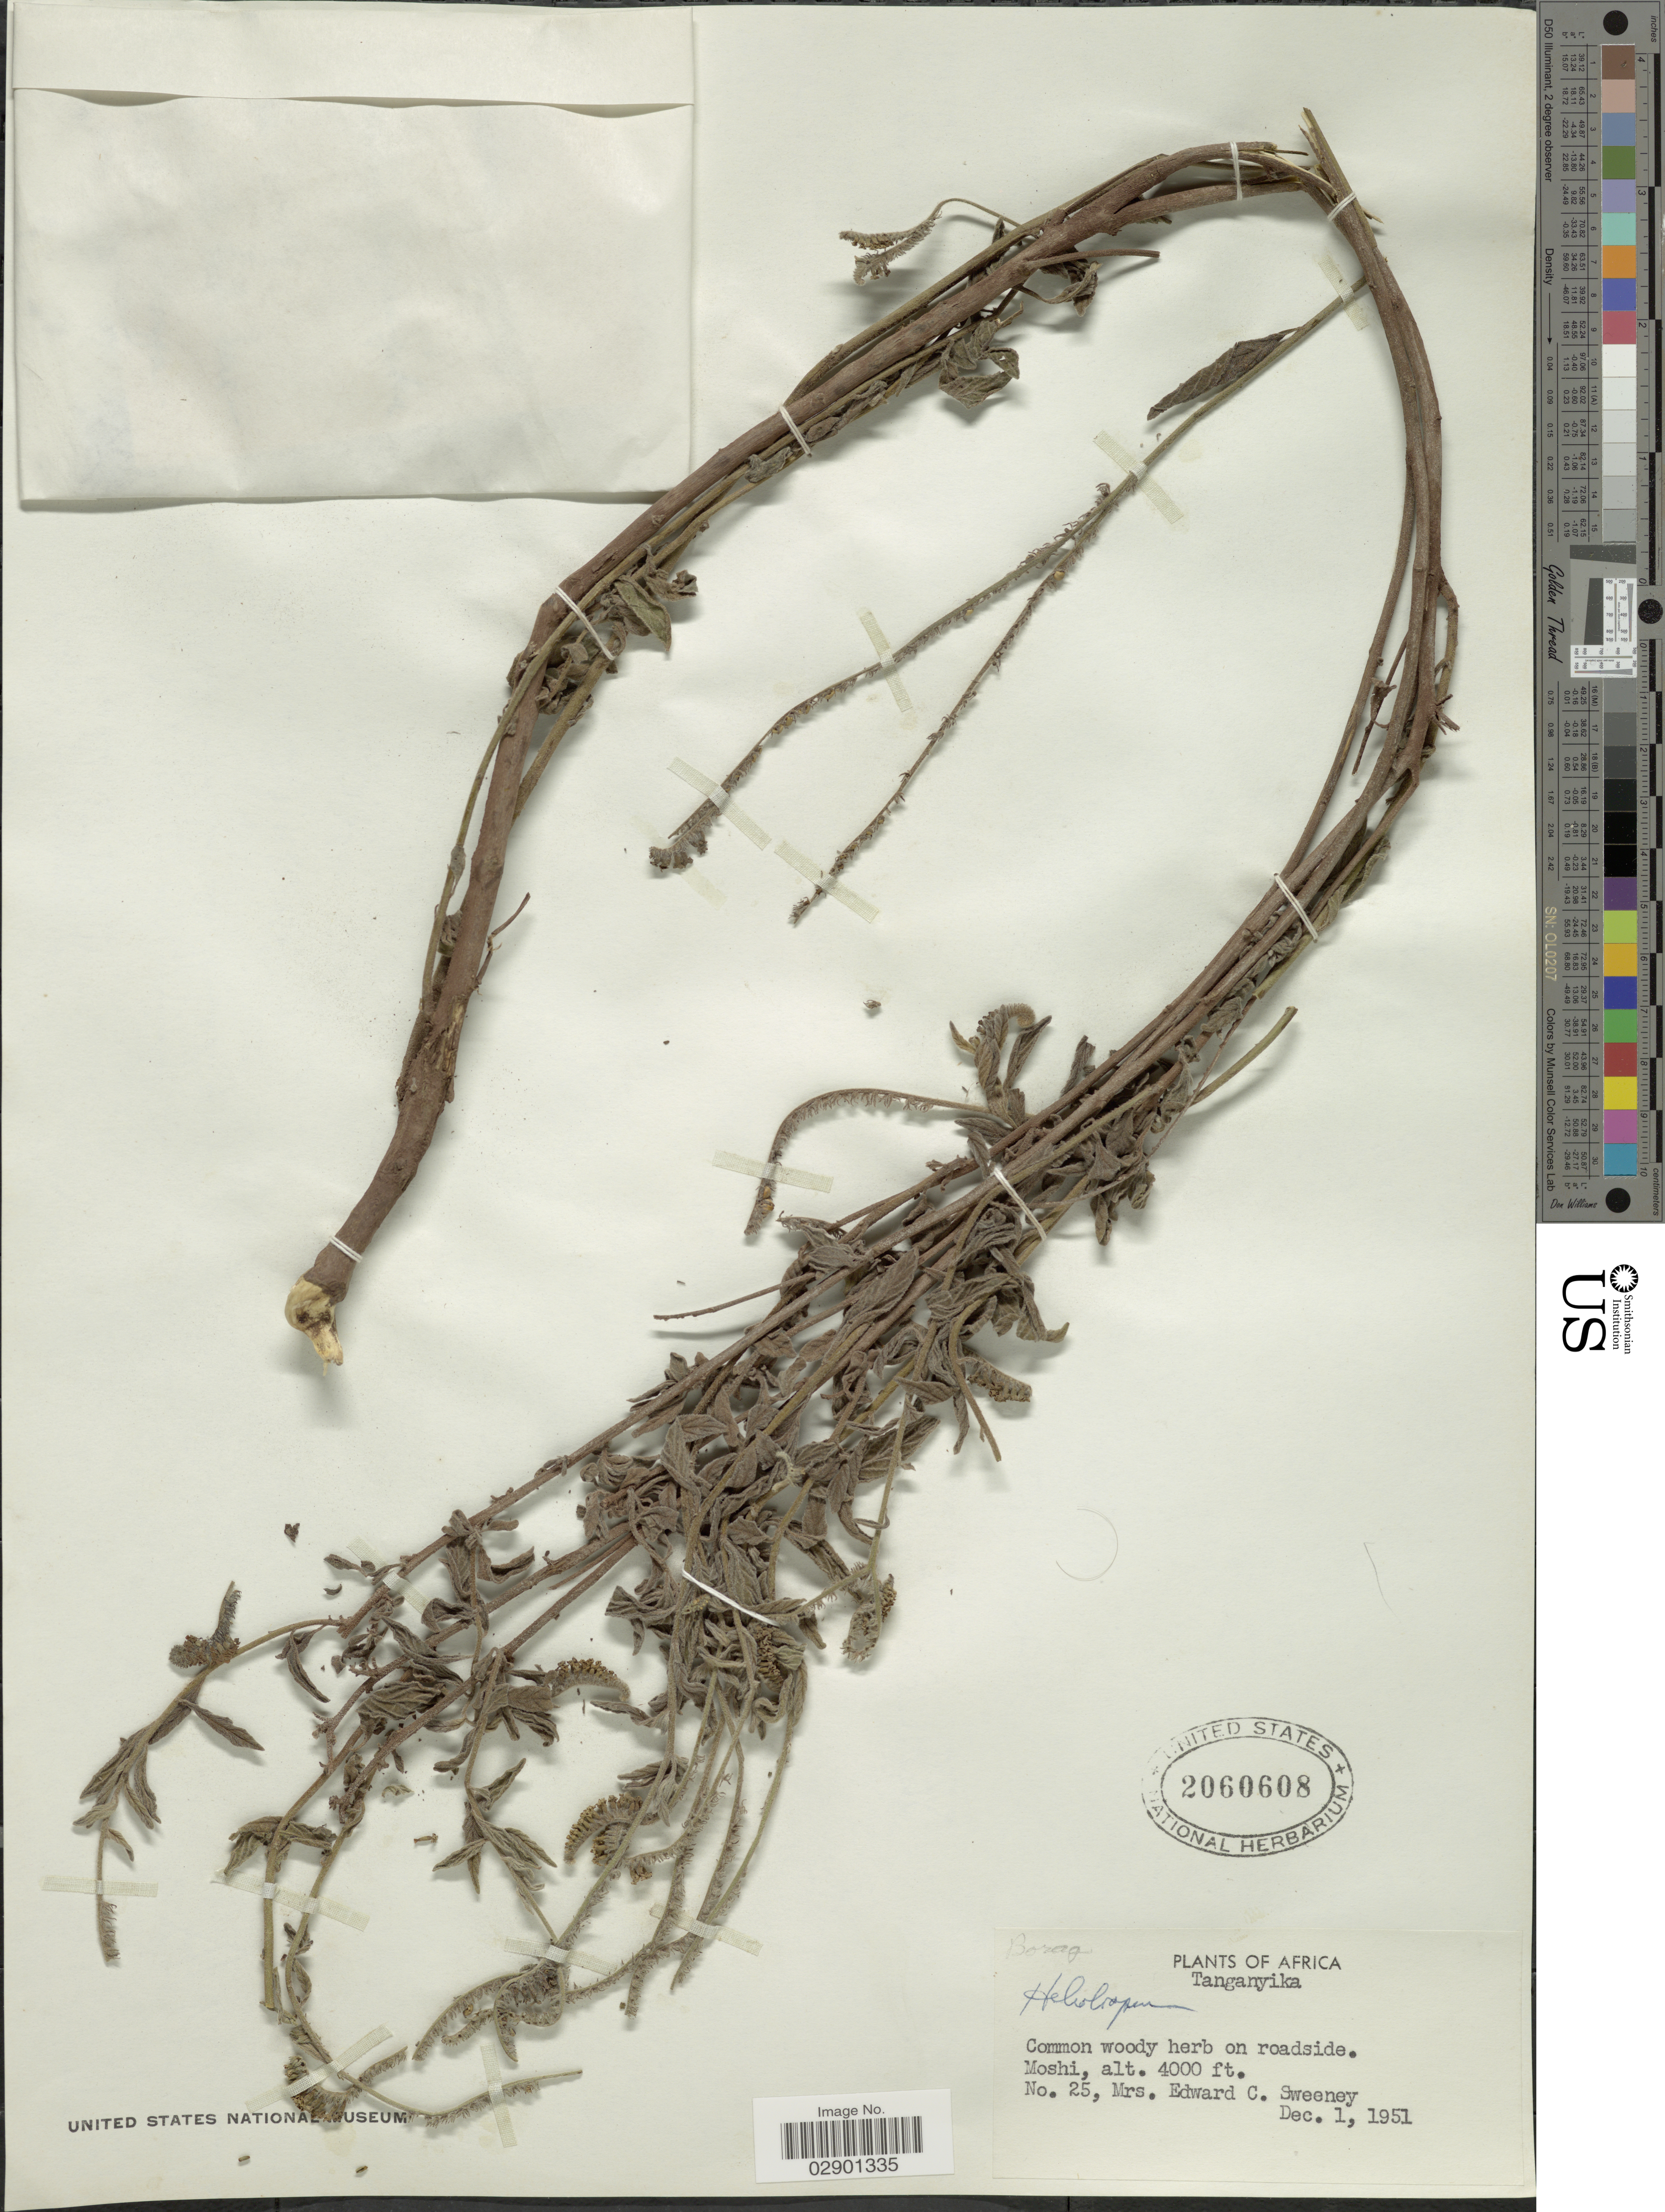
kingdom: Plantae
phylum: Tracheophyta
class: Magnoliopsida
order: Boraginales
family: Heliotropiaceae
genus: Heliotropium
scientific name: Heliotropium steudneri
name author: Vatke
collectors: E. Sweeney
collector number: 25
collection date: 1951-12-01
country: Tanzania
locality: Tanganyika. Moshi.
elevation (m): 1219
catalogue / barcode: US 2060608